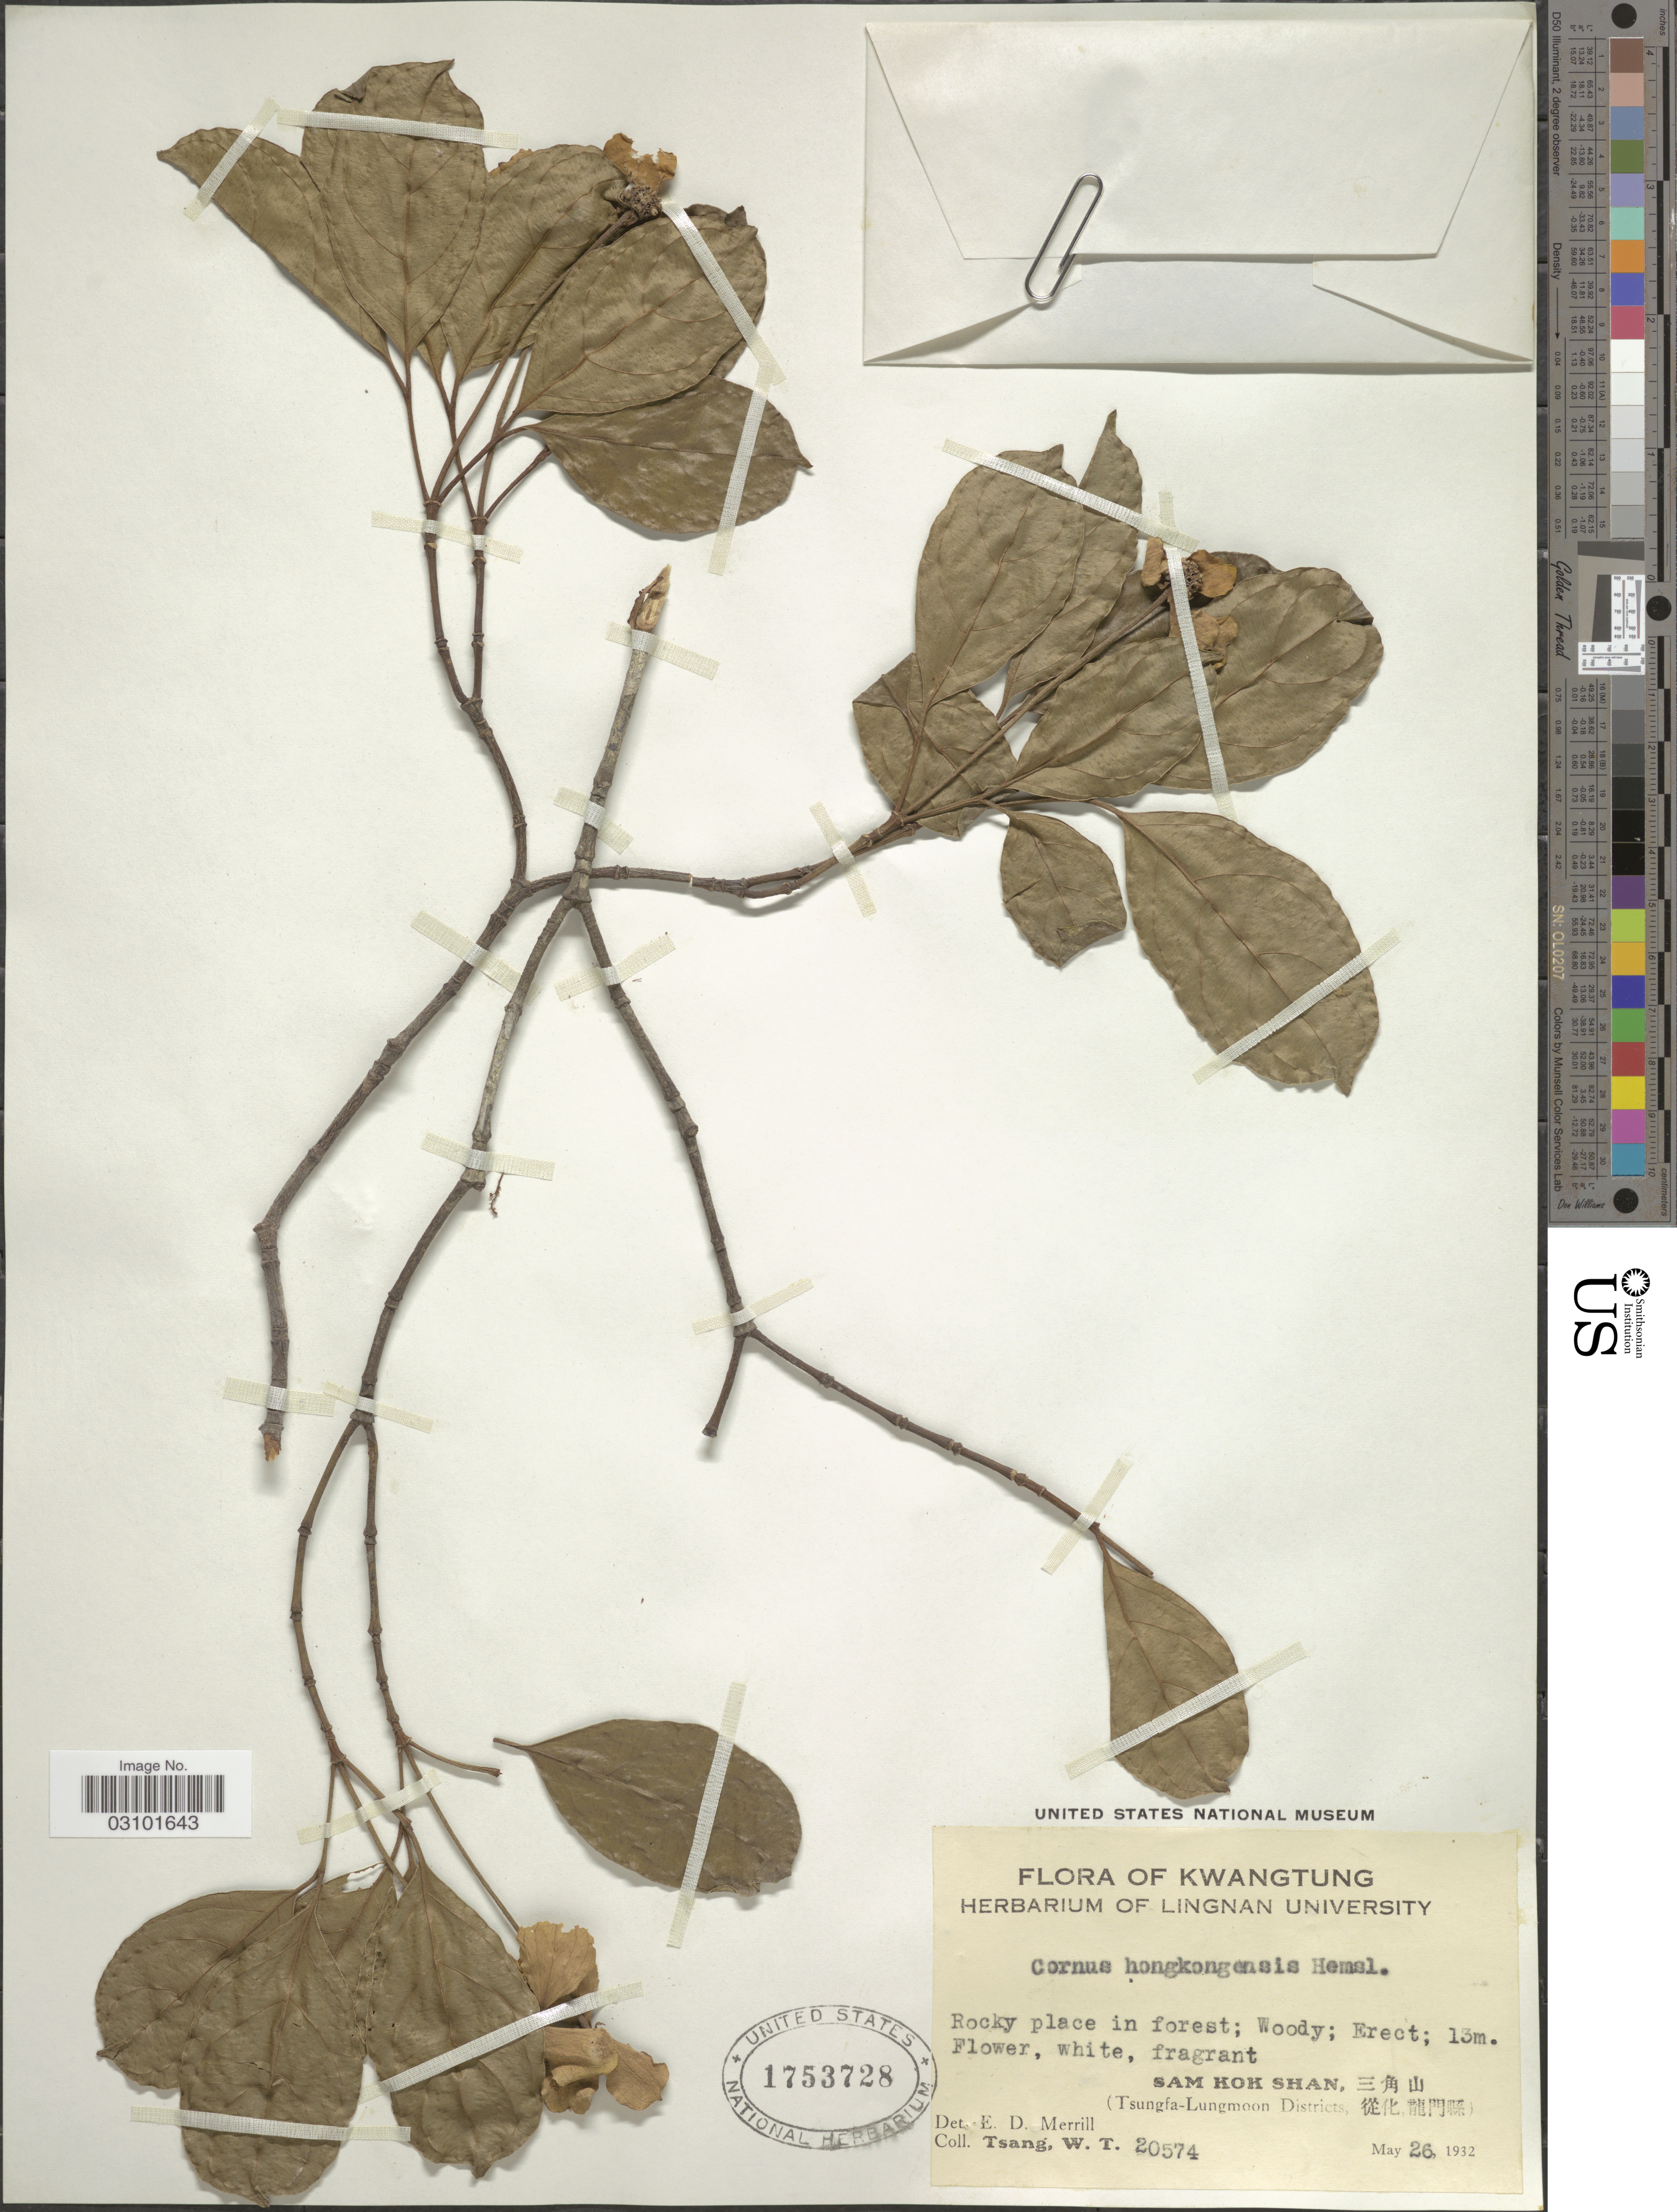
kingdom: Plantae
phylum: Tracheophyta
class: Magnoliopsida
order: Cornales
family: Cornaceae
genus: Cornus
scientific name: Cornus hongkongensis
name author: Hemsl.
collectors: W. T. Tsang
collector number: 20574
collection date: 1932-05-26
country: China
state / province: Guangdong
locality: Kwangtung. Sam Kok Shan, (Tsungfa-Lungmoon Districts)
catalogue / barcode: US 1753728